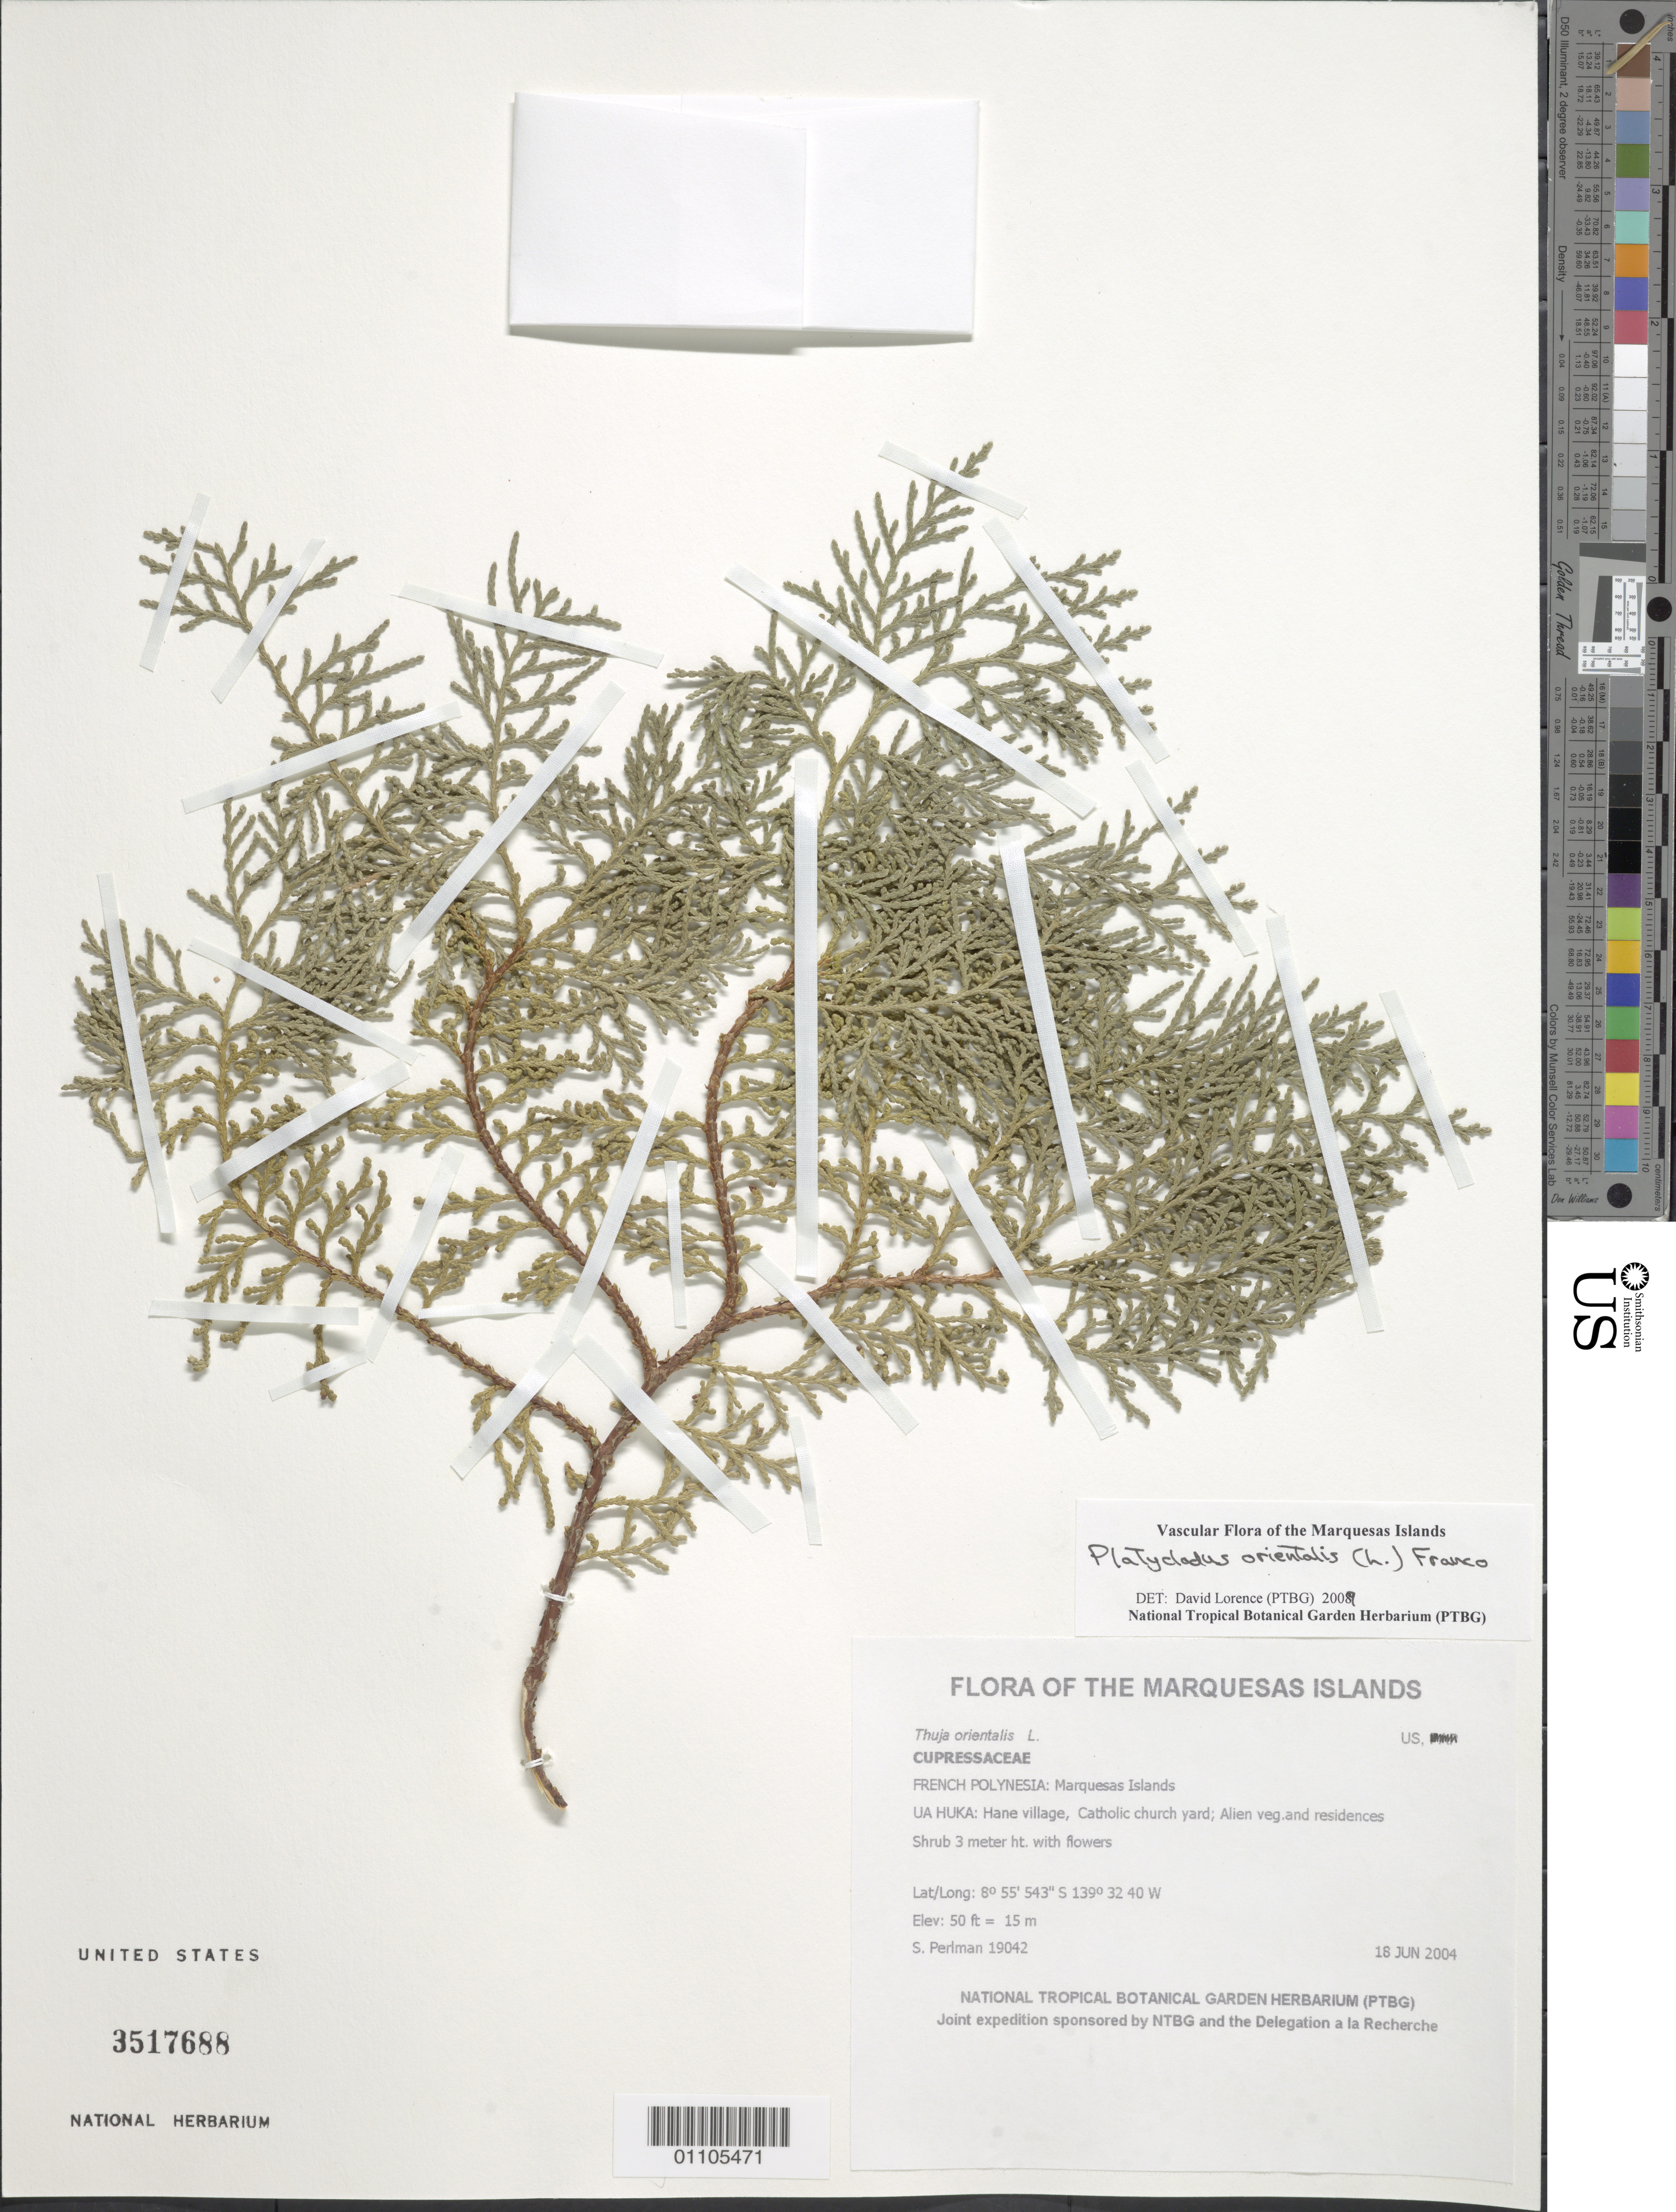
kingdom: Plantae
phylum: Tracheophyta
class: Pinopsida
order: Pinales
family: Cupressaceae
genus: Platycladus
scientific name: Platycladus orientalis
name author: (L.) Franco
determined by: Lorence, David H., (PTBG), National Tropical Botanical Garden (UNITED STATES)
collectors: S. P. Perlman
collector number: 19042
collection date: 2004-06-18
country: French Polynesia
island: Ua Huka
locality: Hane village, Catholic church yard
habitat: Alien veg.and residences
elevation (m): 15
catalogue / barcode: US 3517688